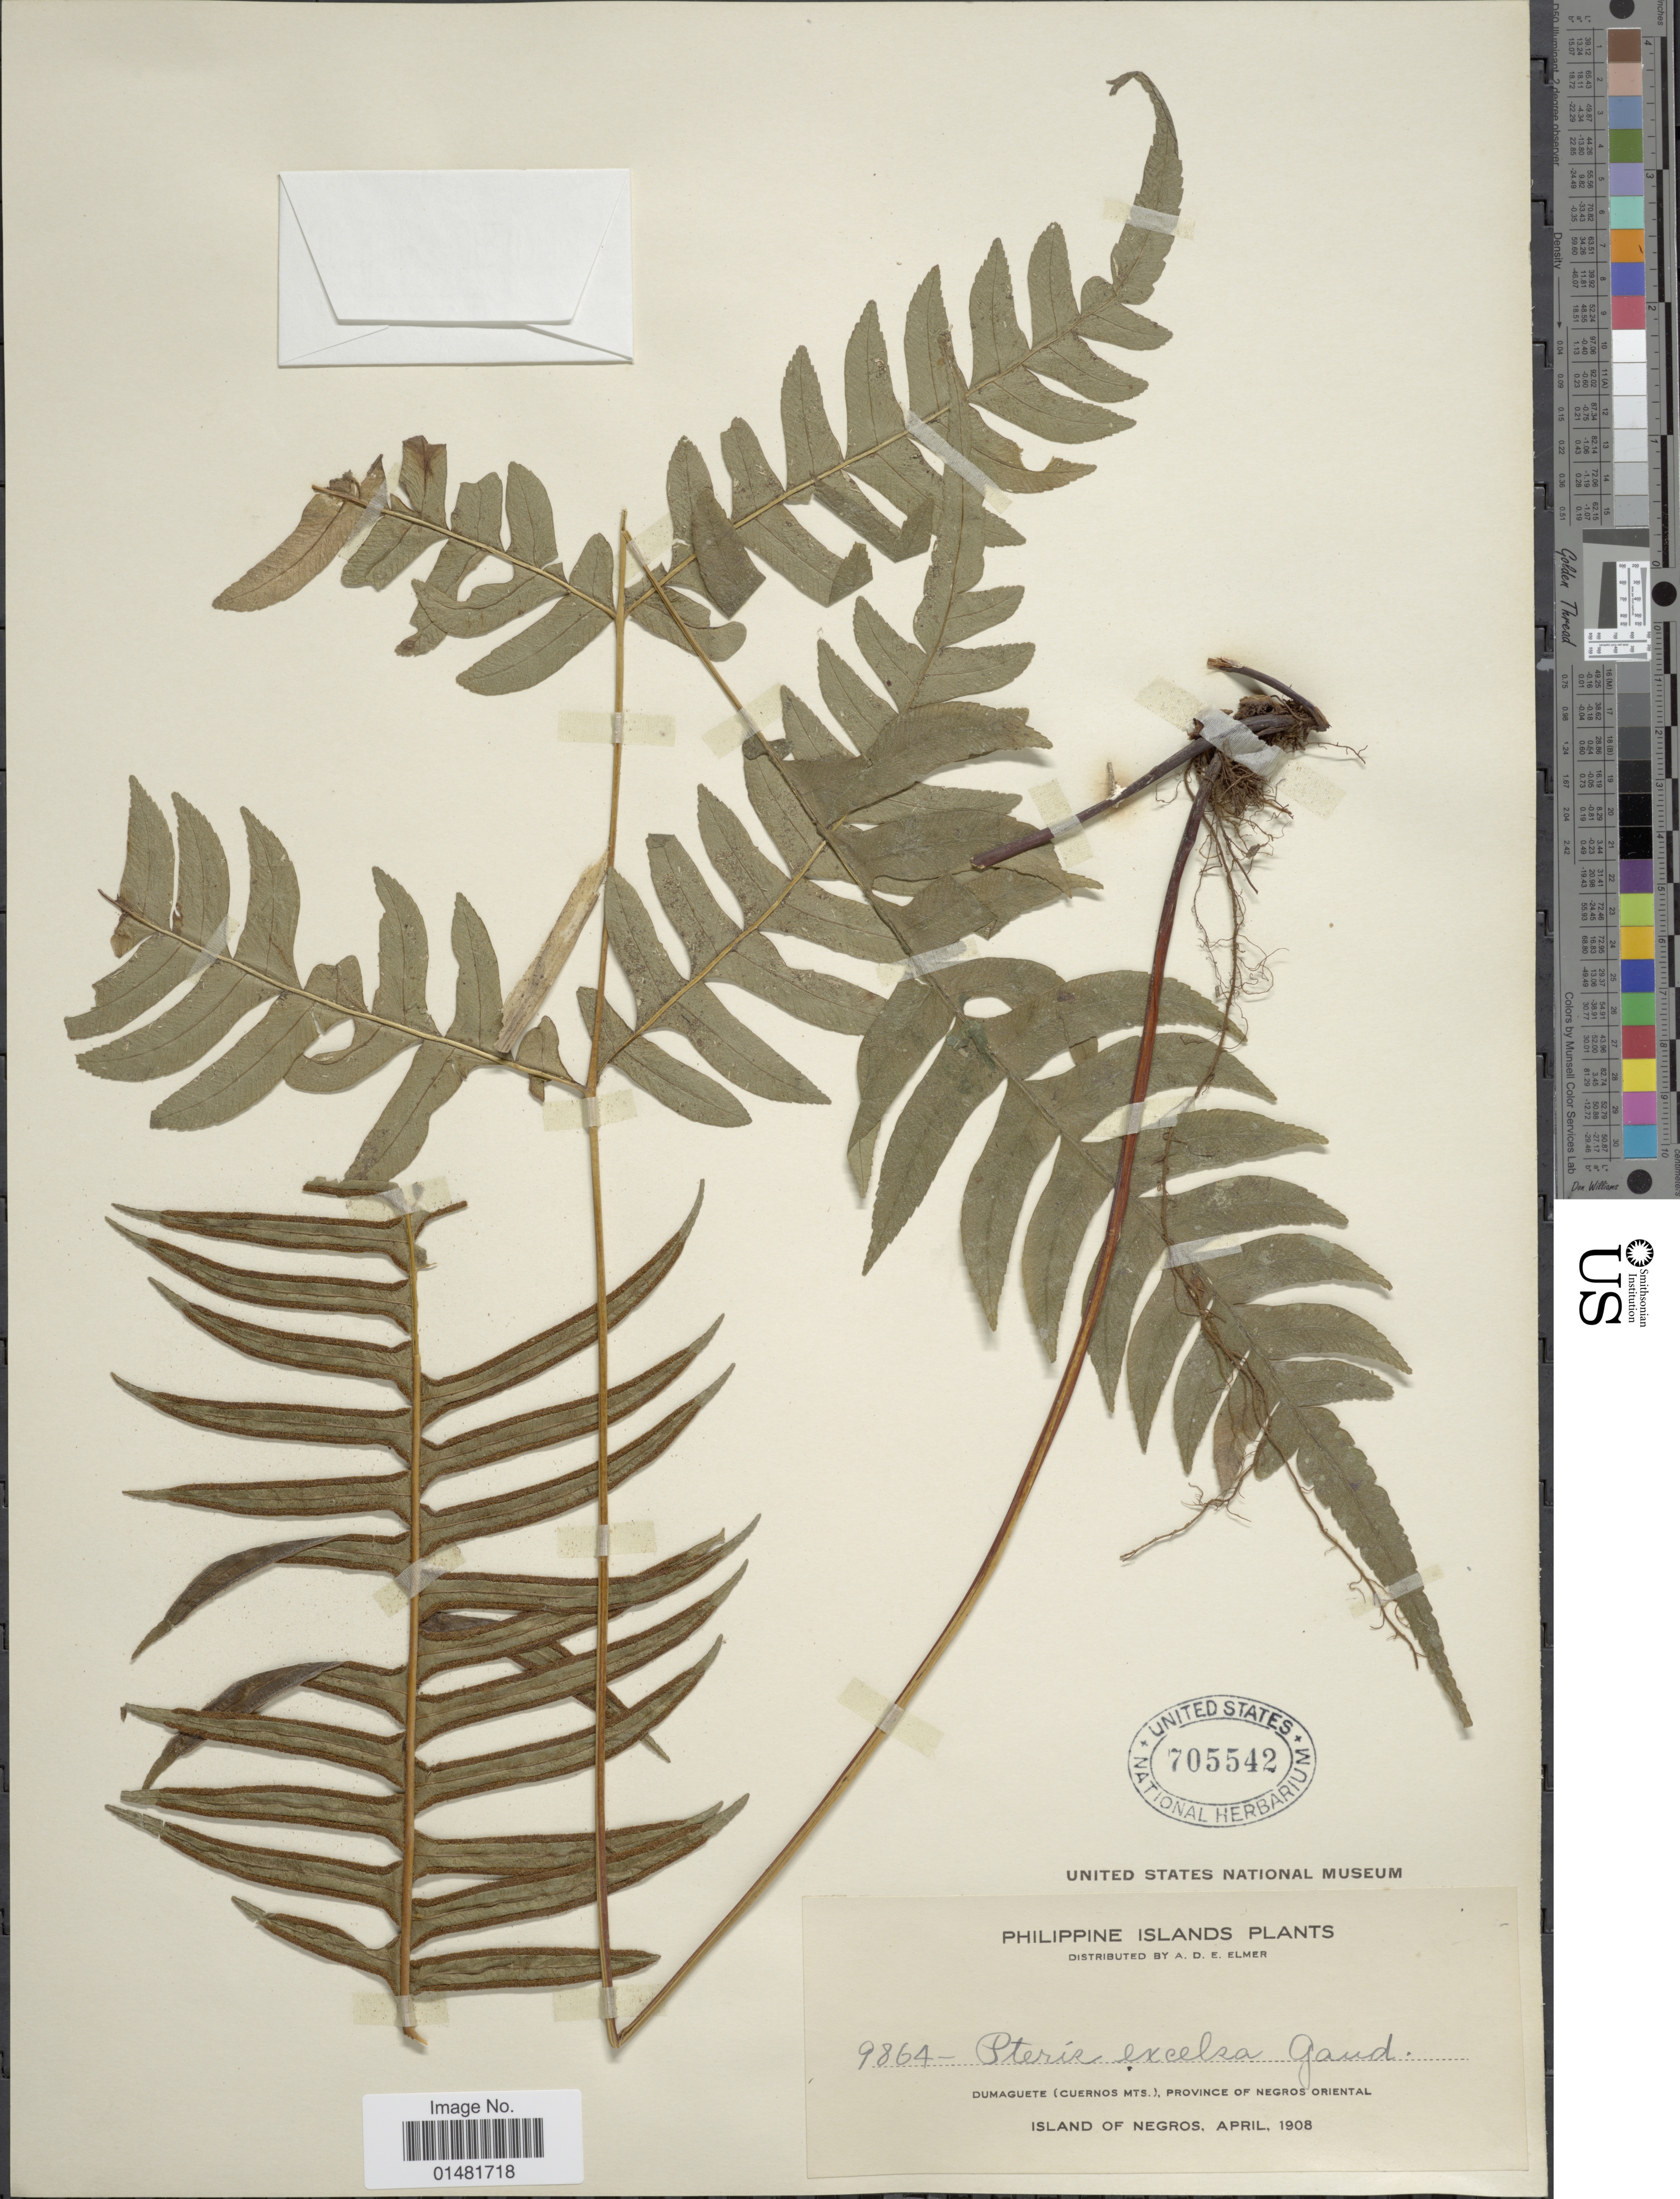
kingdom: Plantae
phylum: Tracheophyta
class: Polypodiopsida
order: Polypodiales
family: Pteridaceae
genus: Pteris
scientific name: Pteris excelsa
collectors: A. D. E. Elmer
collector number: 9864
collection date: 1908-04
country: Philippines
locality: Philippine Islands Plants, Dumaguete (Cuernos Mts.), Province of Negros Oriental, Island of Negros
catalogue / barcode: US 705542